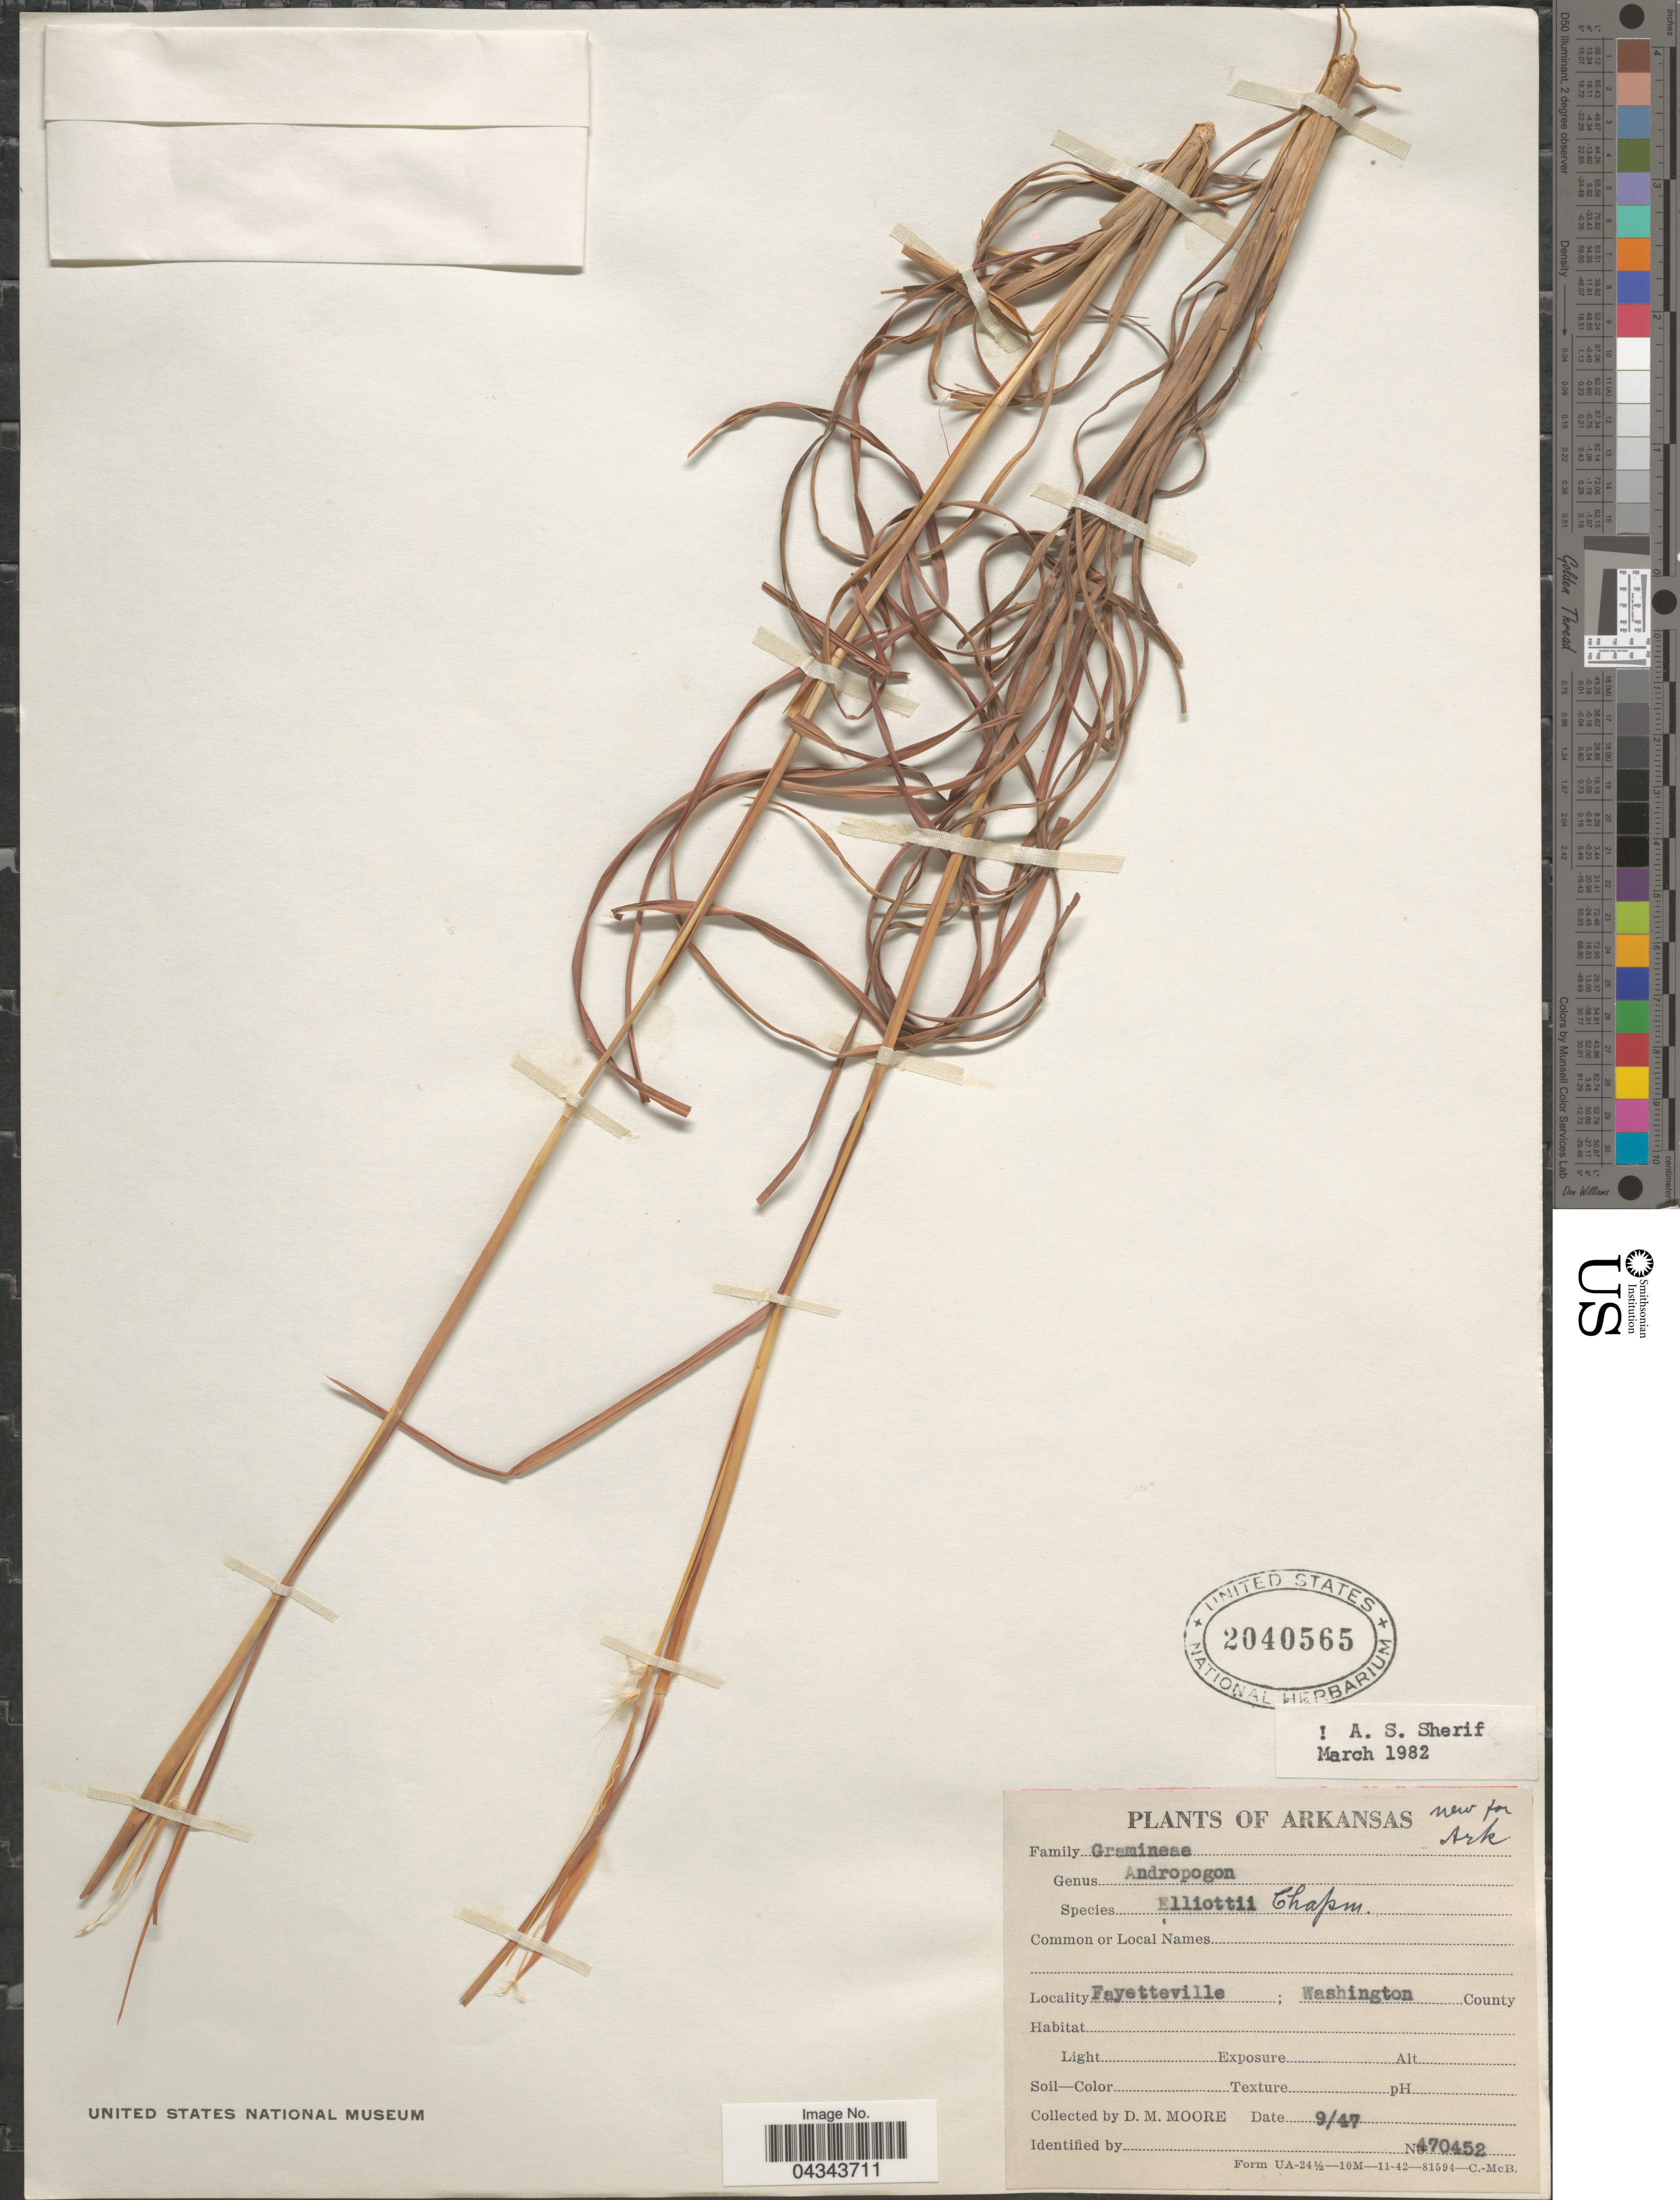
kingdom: Plantae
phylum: Tracheophyta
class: Liliopsida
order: Poales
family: Poaceae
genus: Andropogon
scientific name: Andropogon ternarius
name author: Michx.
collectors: D. Moore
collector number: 470452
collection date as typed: Transcribed d/m/y: /9/47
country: United States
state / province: Arkansas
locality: Fayetteville; Washington County.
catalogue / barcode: US 2040565